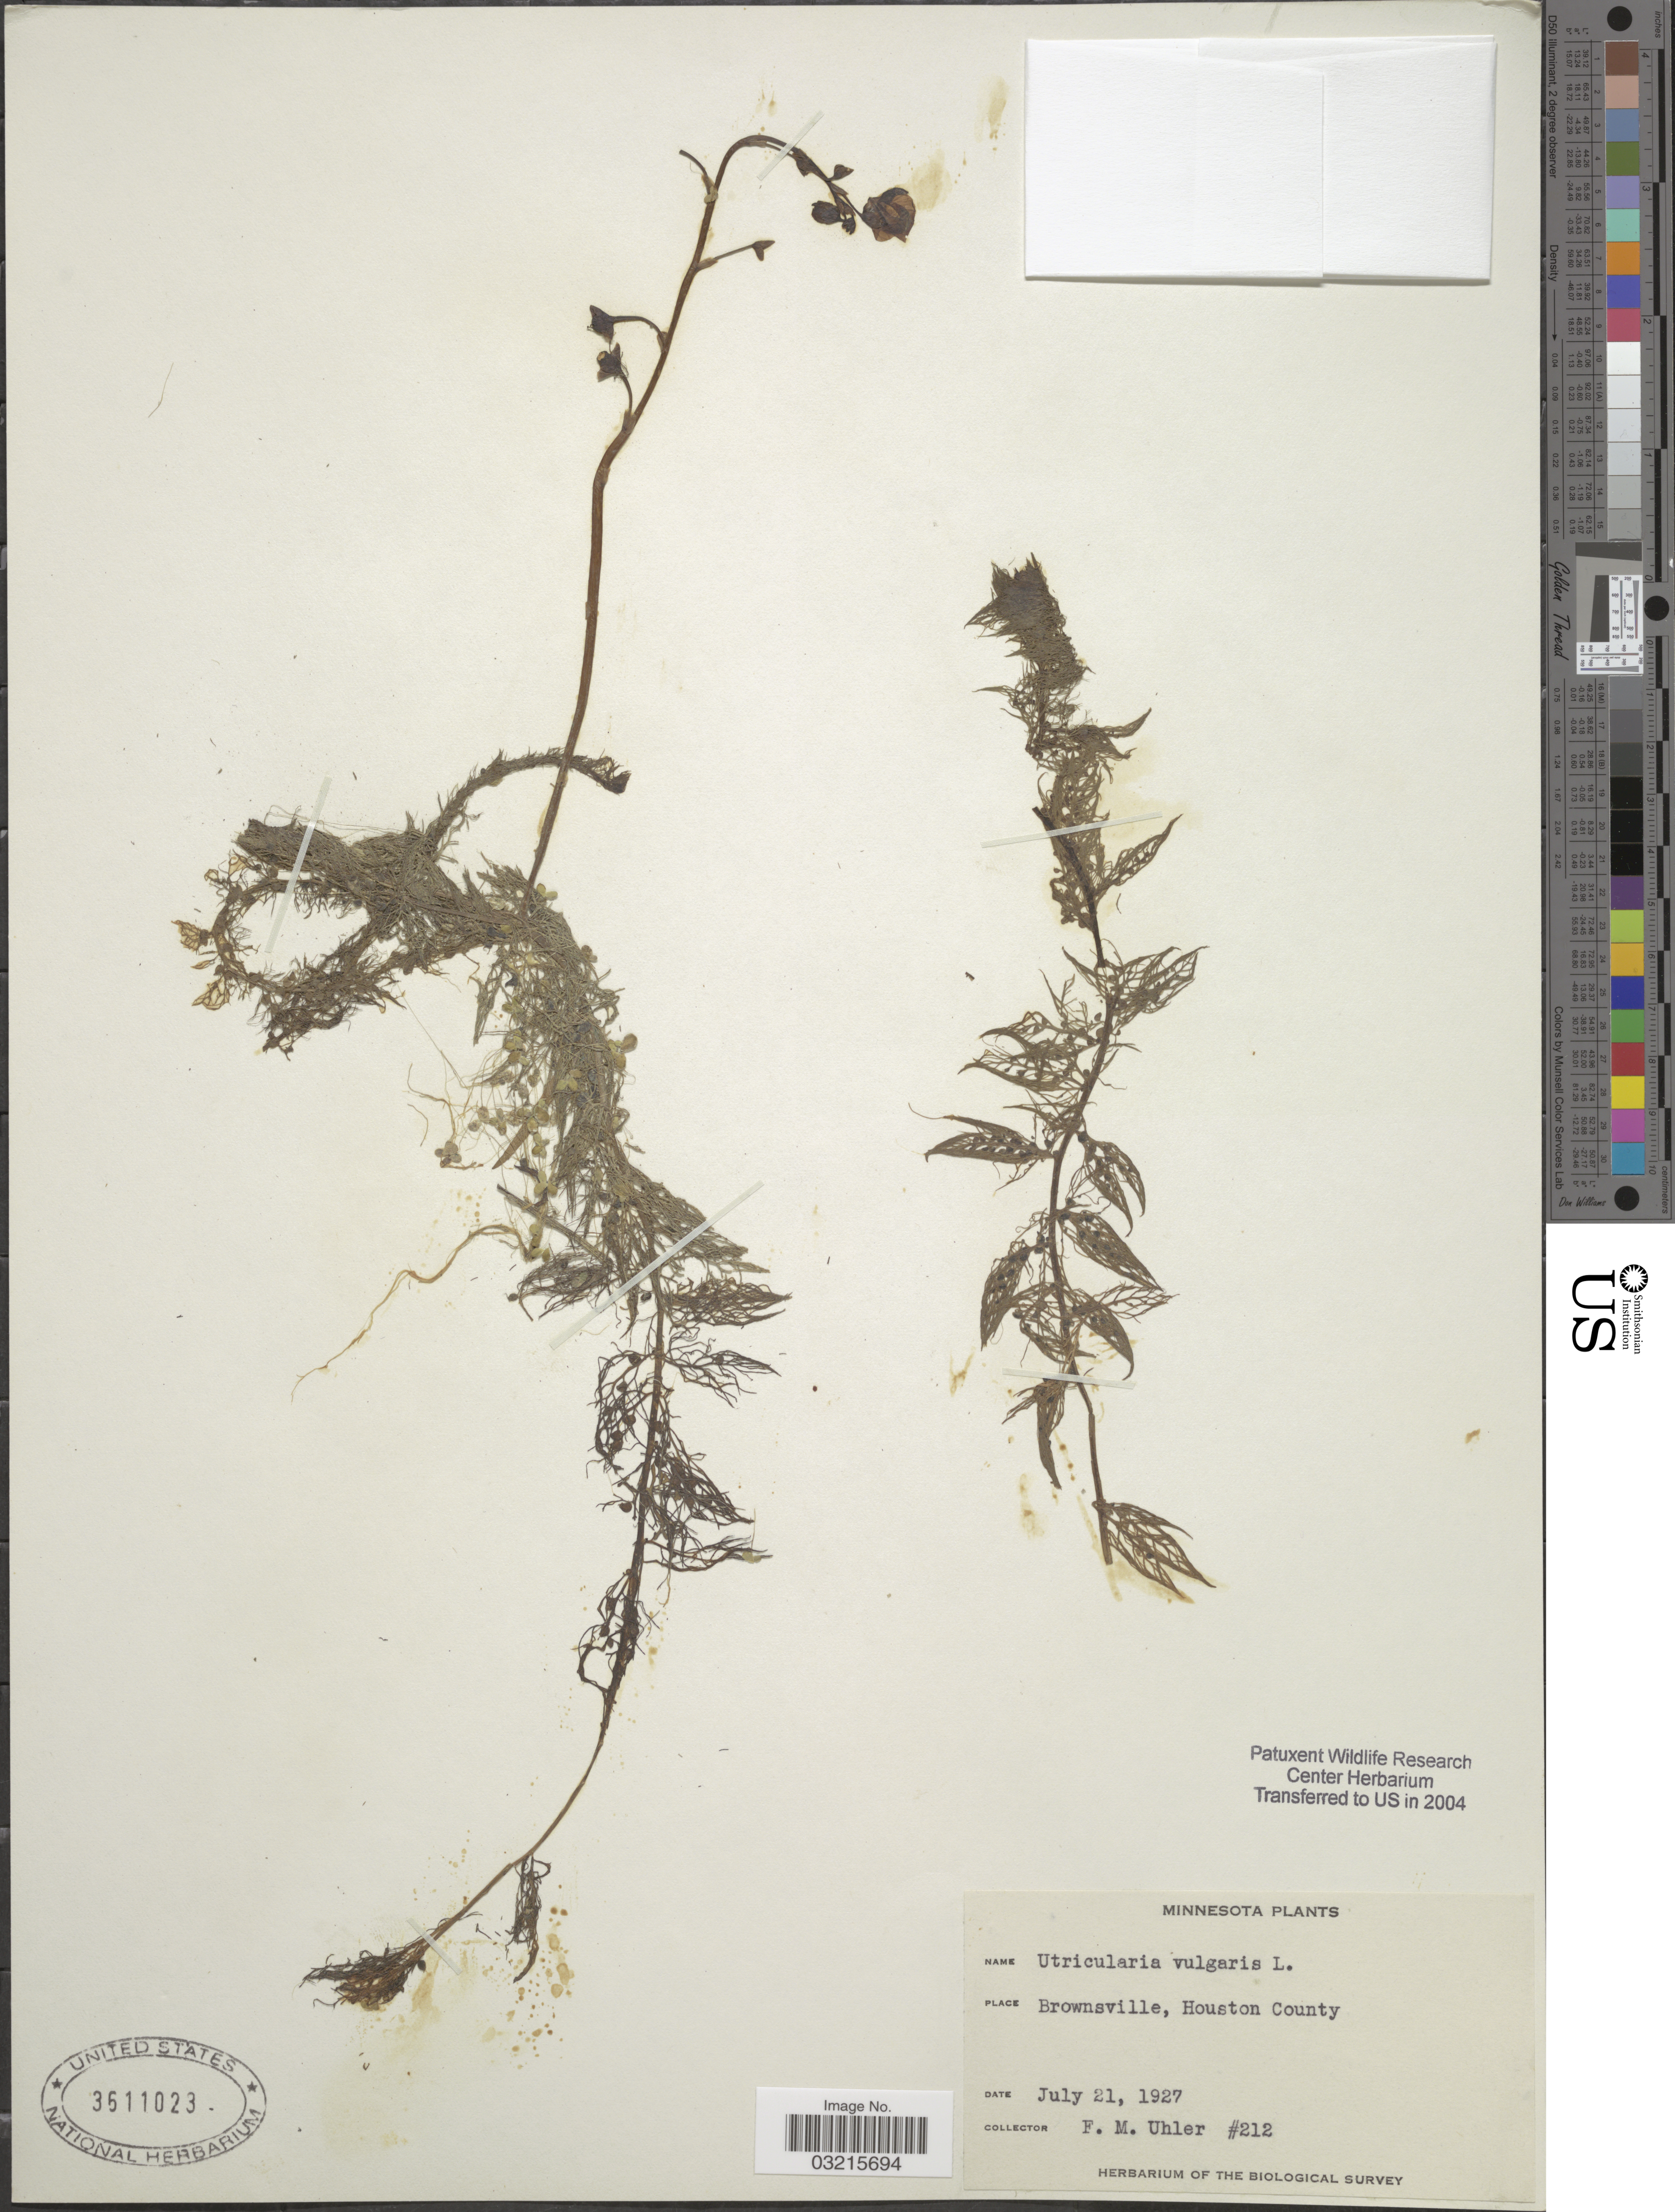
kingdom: Plantae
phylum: Tracheophyta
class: Magnoliopsida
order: Lamiales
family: Lentibulariaceae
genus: Utricularia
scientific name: Utricularia vulgaris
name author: L.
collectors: F. M. Uhler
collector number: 212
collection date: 1927-07-21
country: United States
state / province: Minnesota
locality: Brownsville, Houston County.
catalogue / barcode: US 3611023